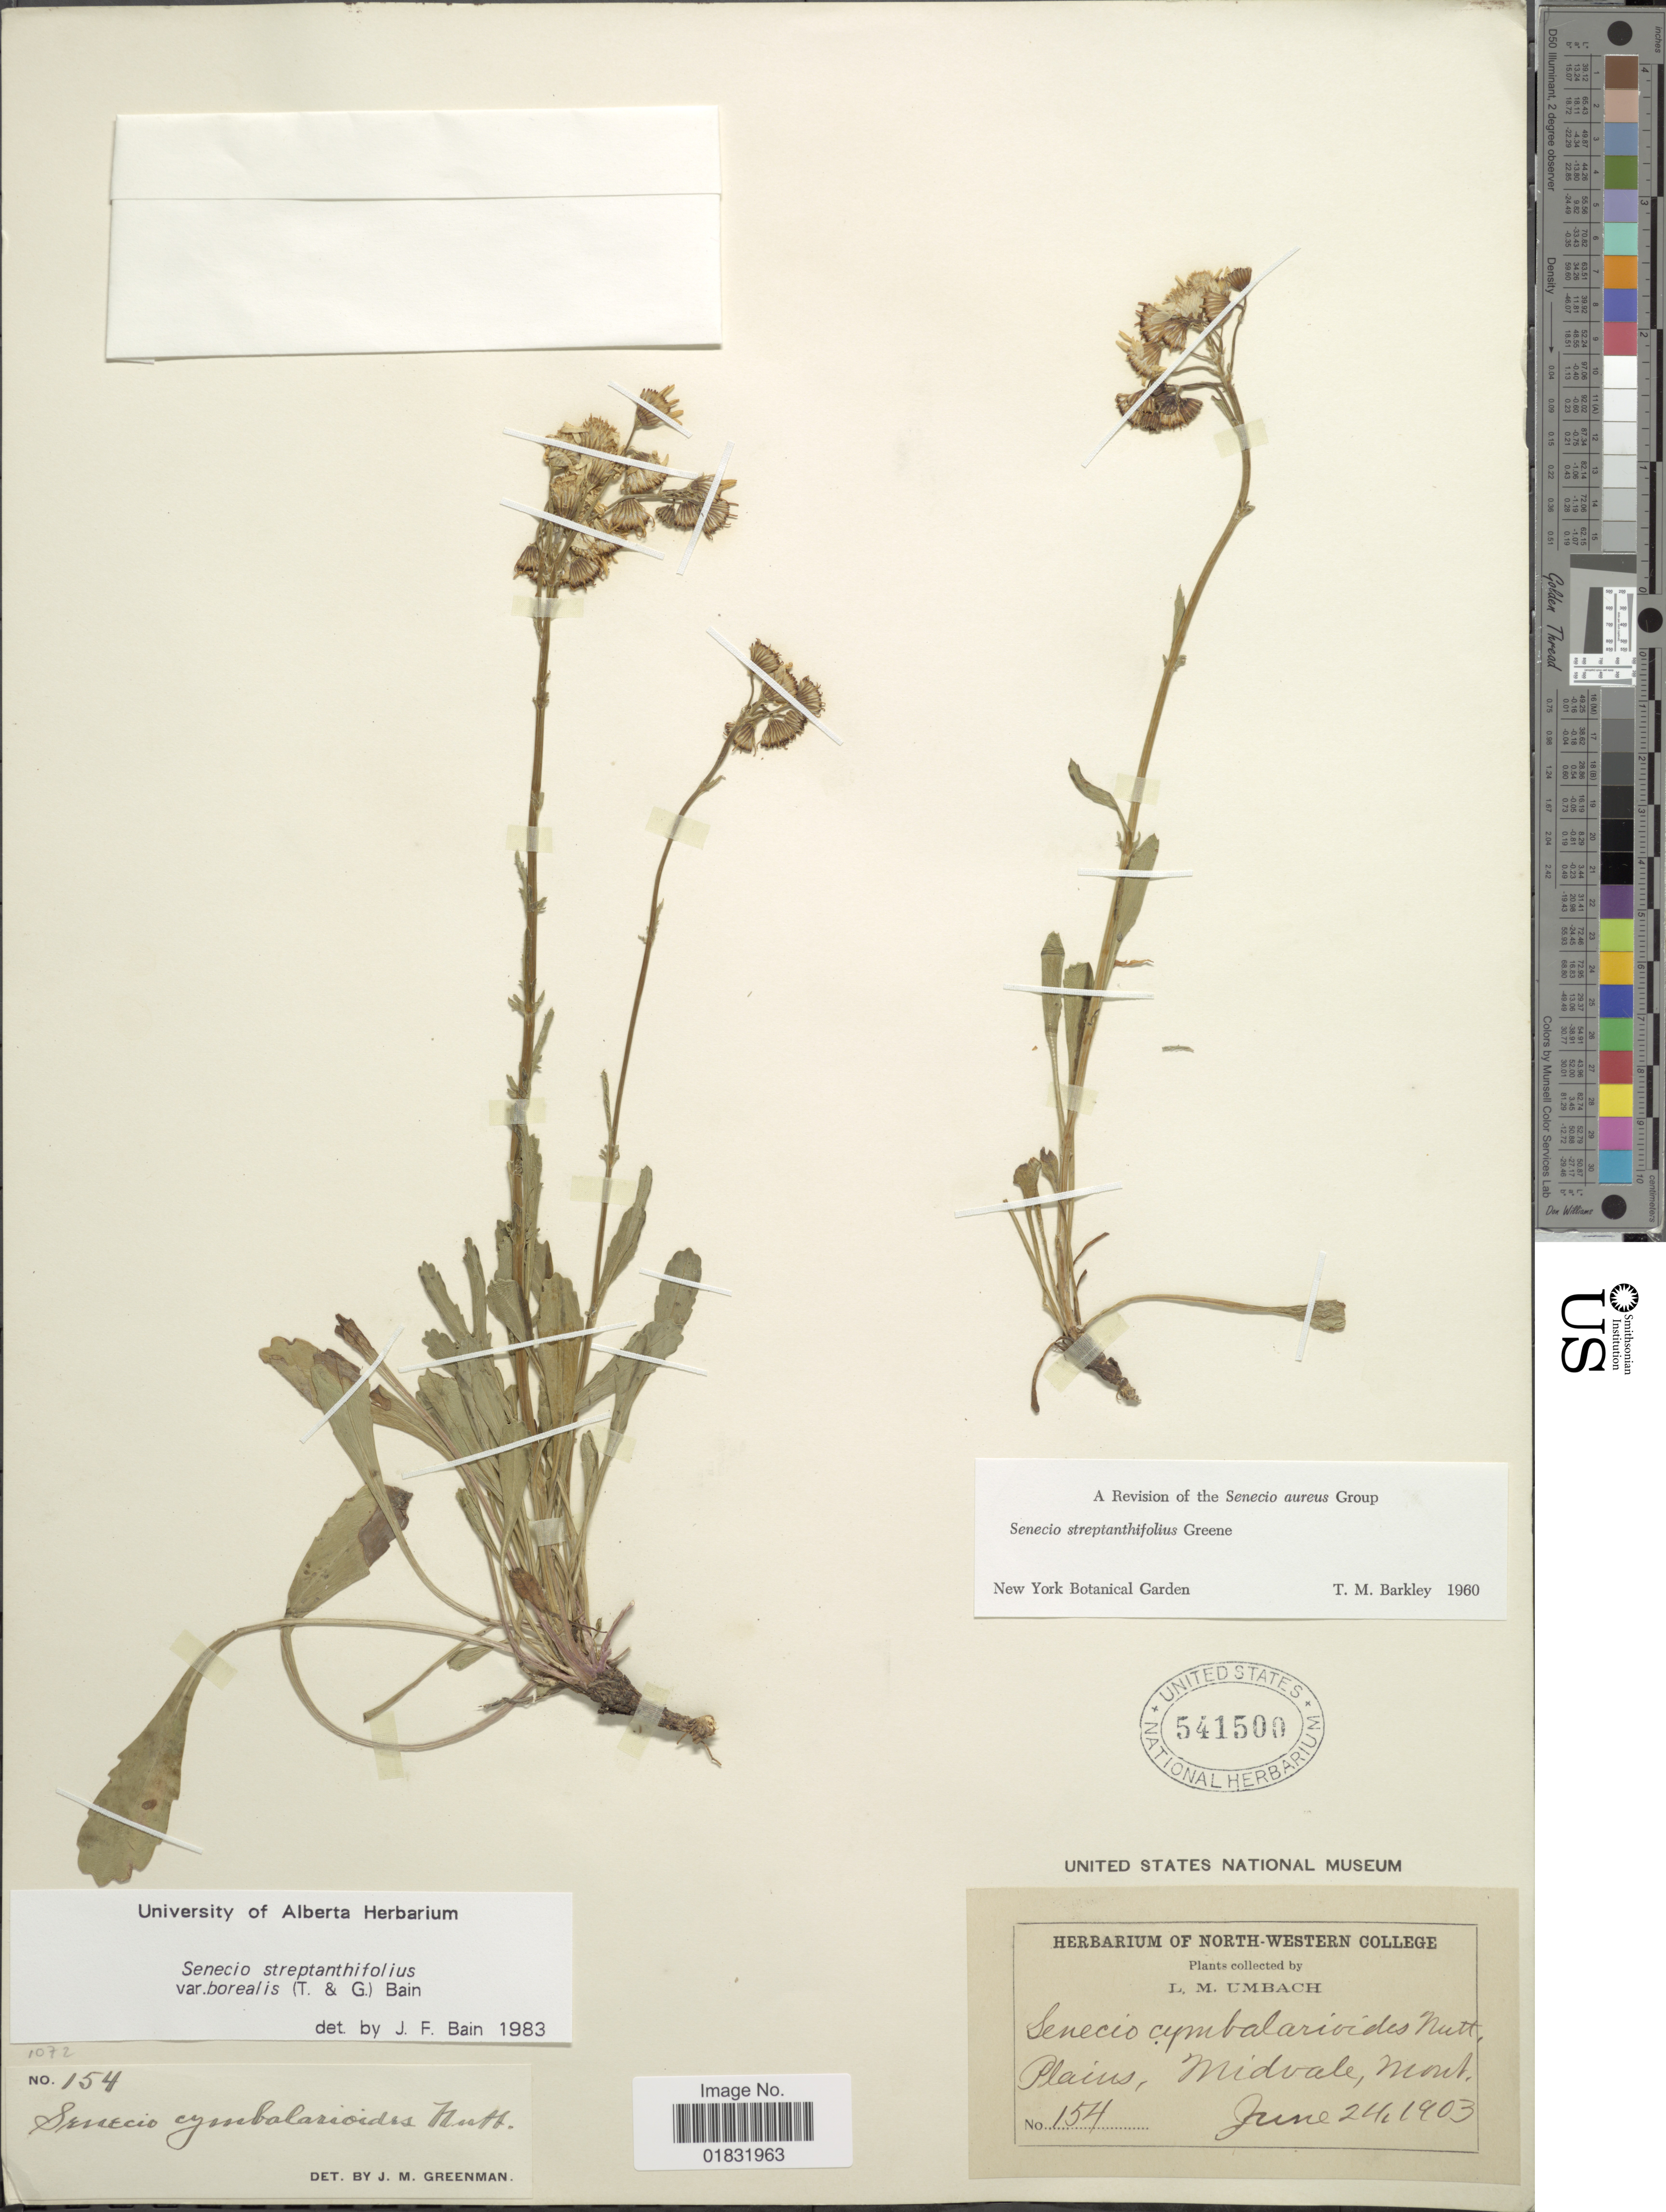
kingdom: Plantae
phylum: Tracheophyta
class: Magnoliopsida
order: Asterales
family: Asteraceae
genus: Packera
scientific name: Packera streptanthifolia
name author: (Greene) W.A. Weber & Á. Löve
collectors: L. M. Umbach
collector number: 154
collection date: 1903-06-24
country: United States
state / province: Montana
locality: Plains, Midvale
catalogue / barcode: US 541500